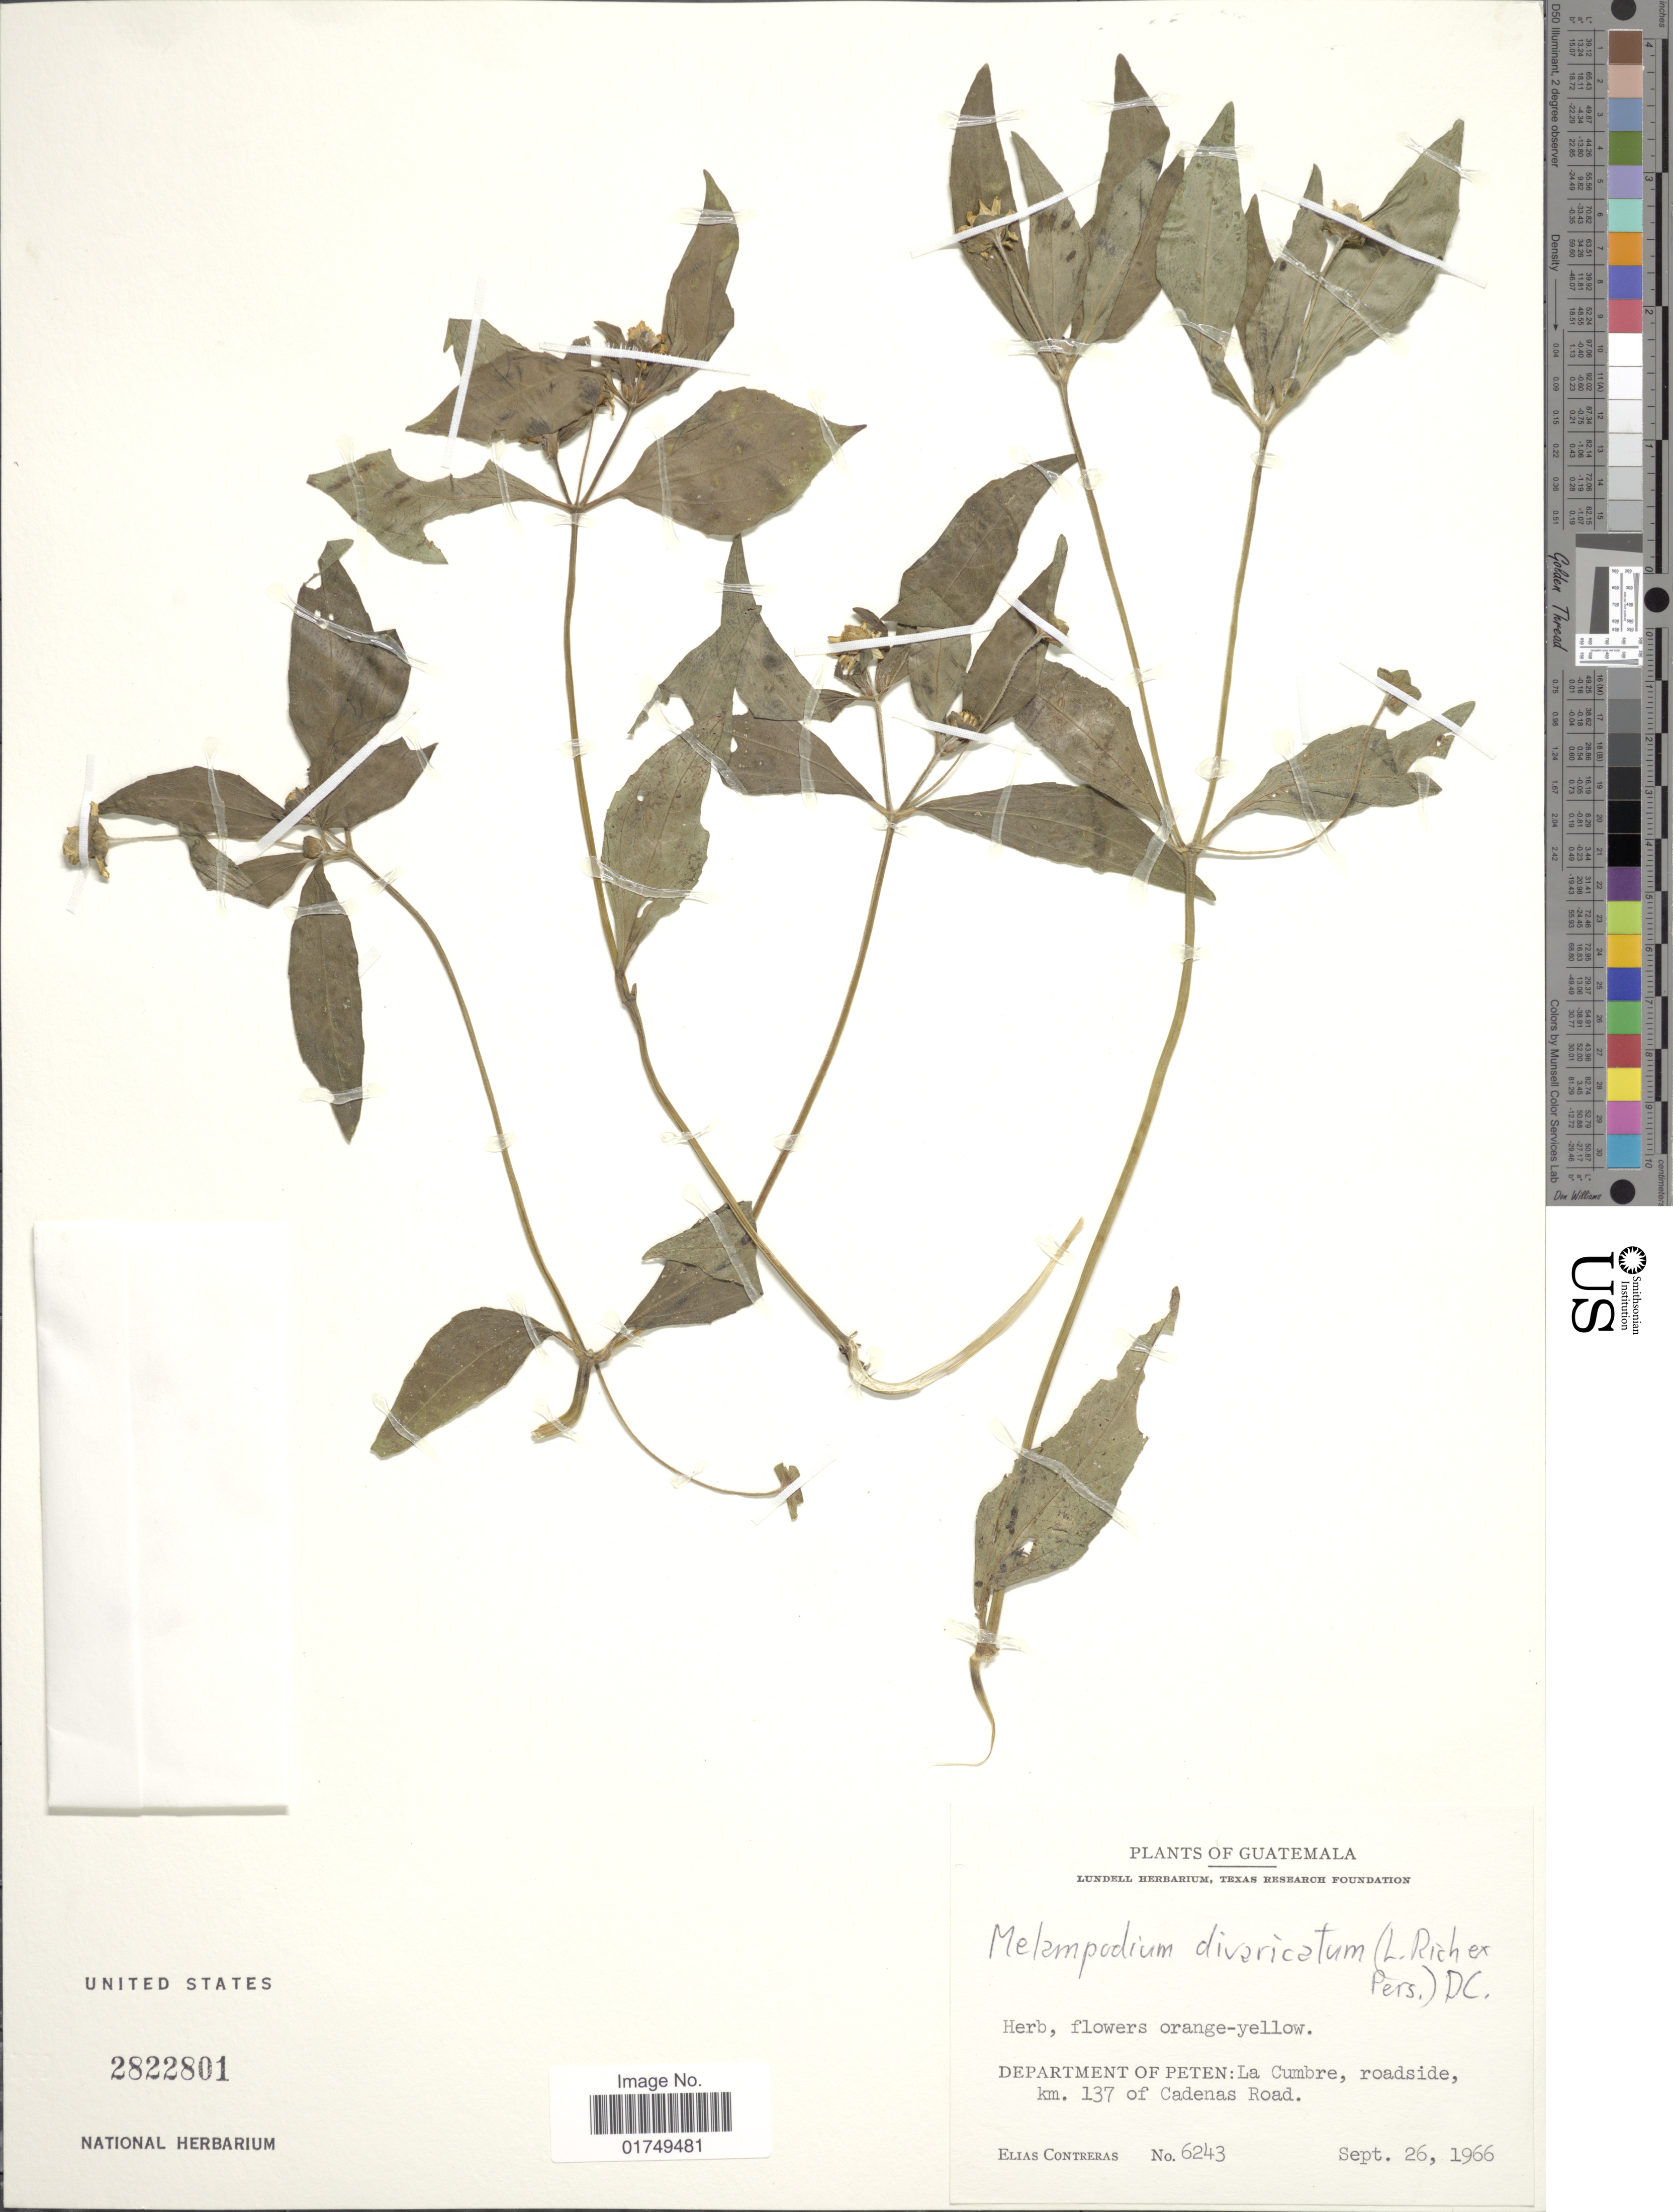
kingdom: Plantae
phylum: Tracheophyta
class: Magnoliopsida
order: Asterales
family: Asteraceae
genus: Melampodium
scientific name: Melampodium divaricatum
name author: (Rich.) DC.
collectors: E. Contreras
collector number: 6243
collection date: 1966-09-26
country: Guatemala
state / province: El Petén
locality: Department of Peten: La Cumbre, roadside km. 137 of Cadenas Road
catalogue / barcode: US 2822801